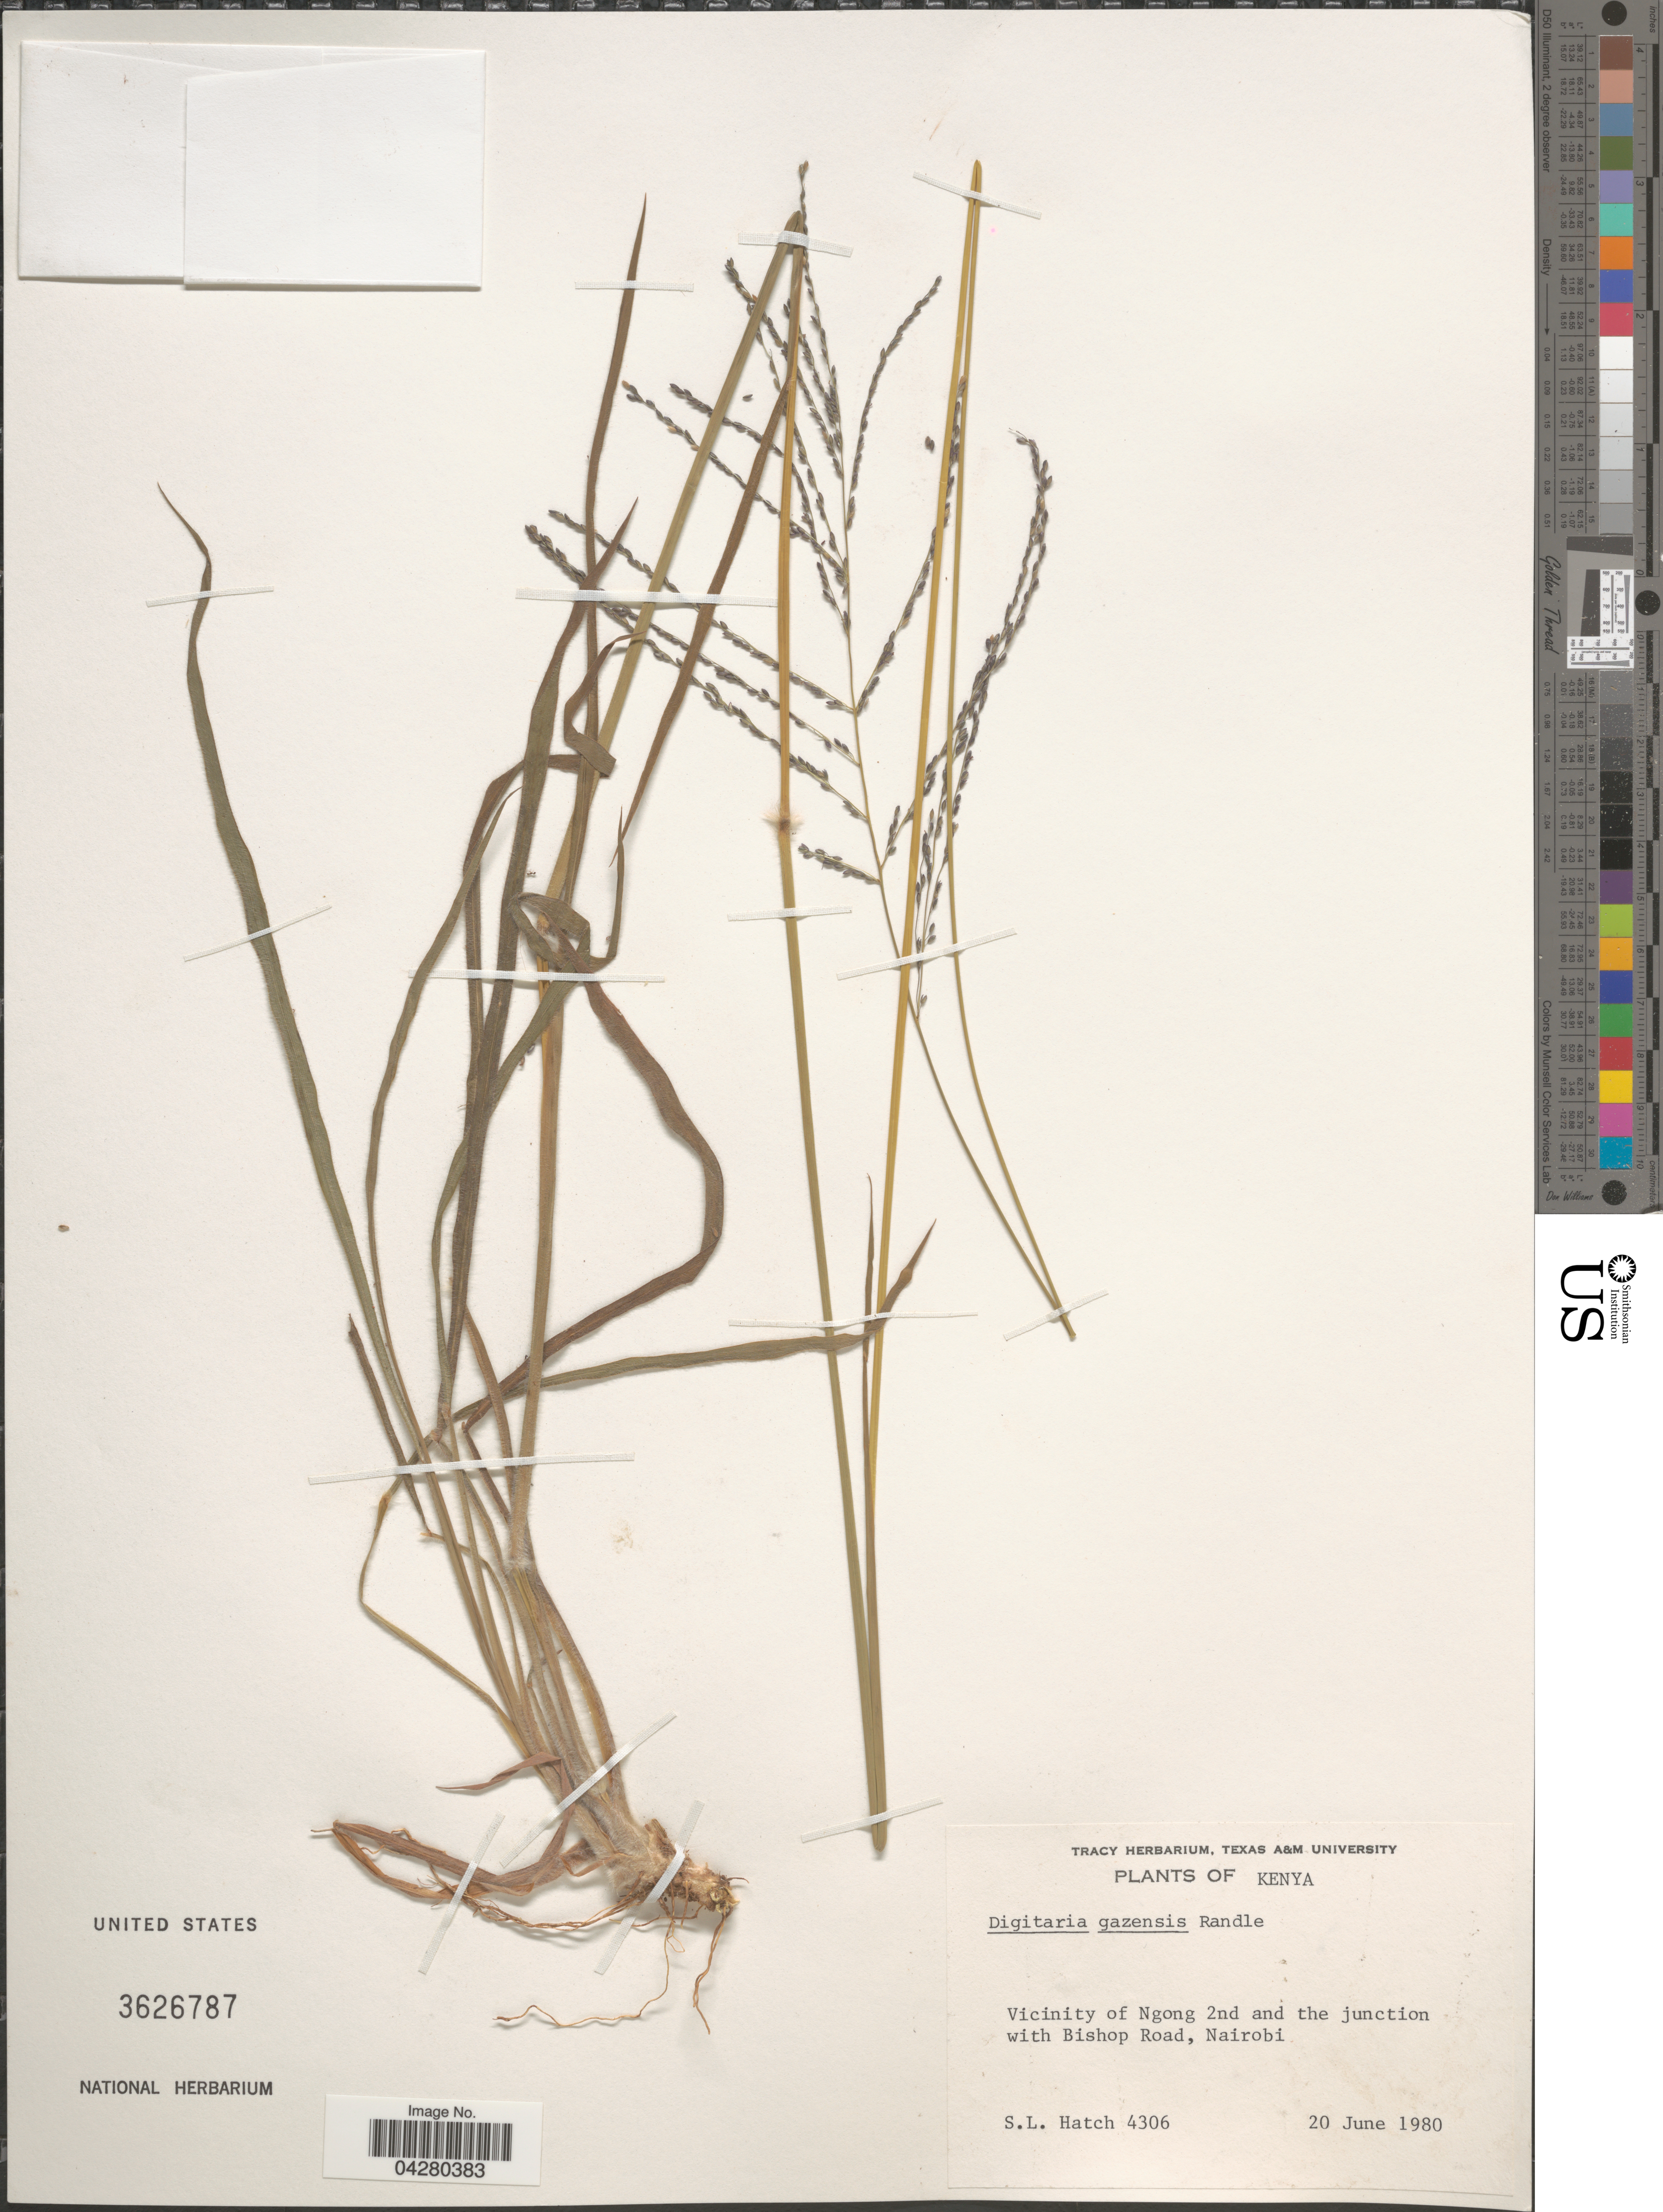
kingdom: Plantae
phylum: Tracheophyta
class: Liliopsida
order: Poales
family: Poaceae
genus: Digitaria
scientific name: Digitaria gazensis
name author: Rendle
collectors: S. Hatch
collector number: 4306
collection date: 1980-06-20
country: Kenya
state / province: Nairobi Area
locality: Vicinity og Ngong 2nd and the junction with Bishop Road, Nairobi.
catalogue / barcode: US 3626787